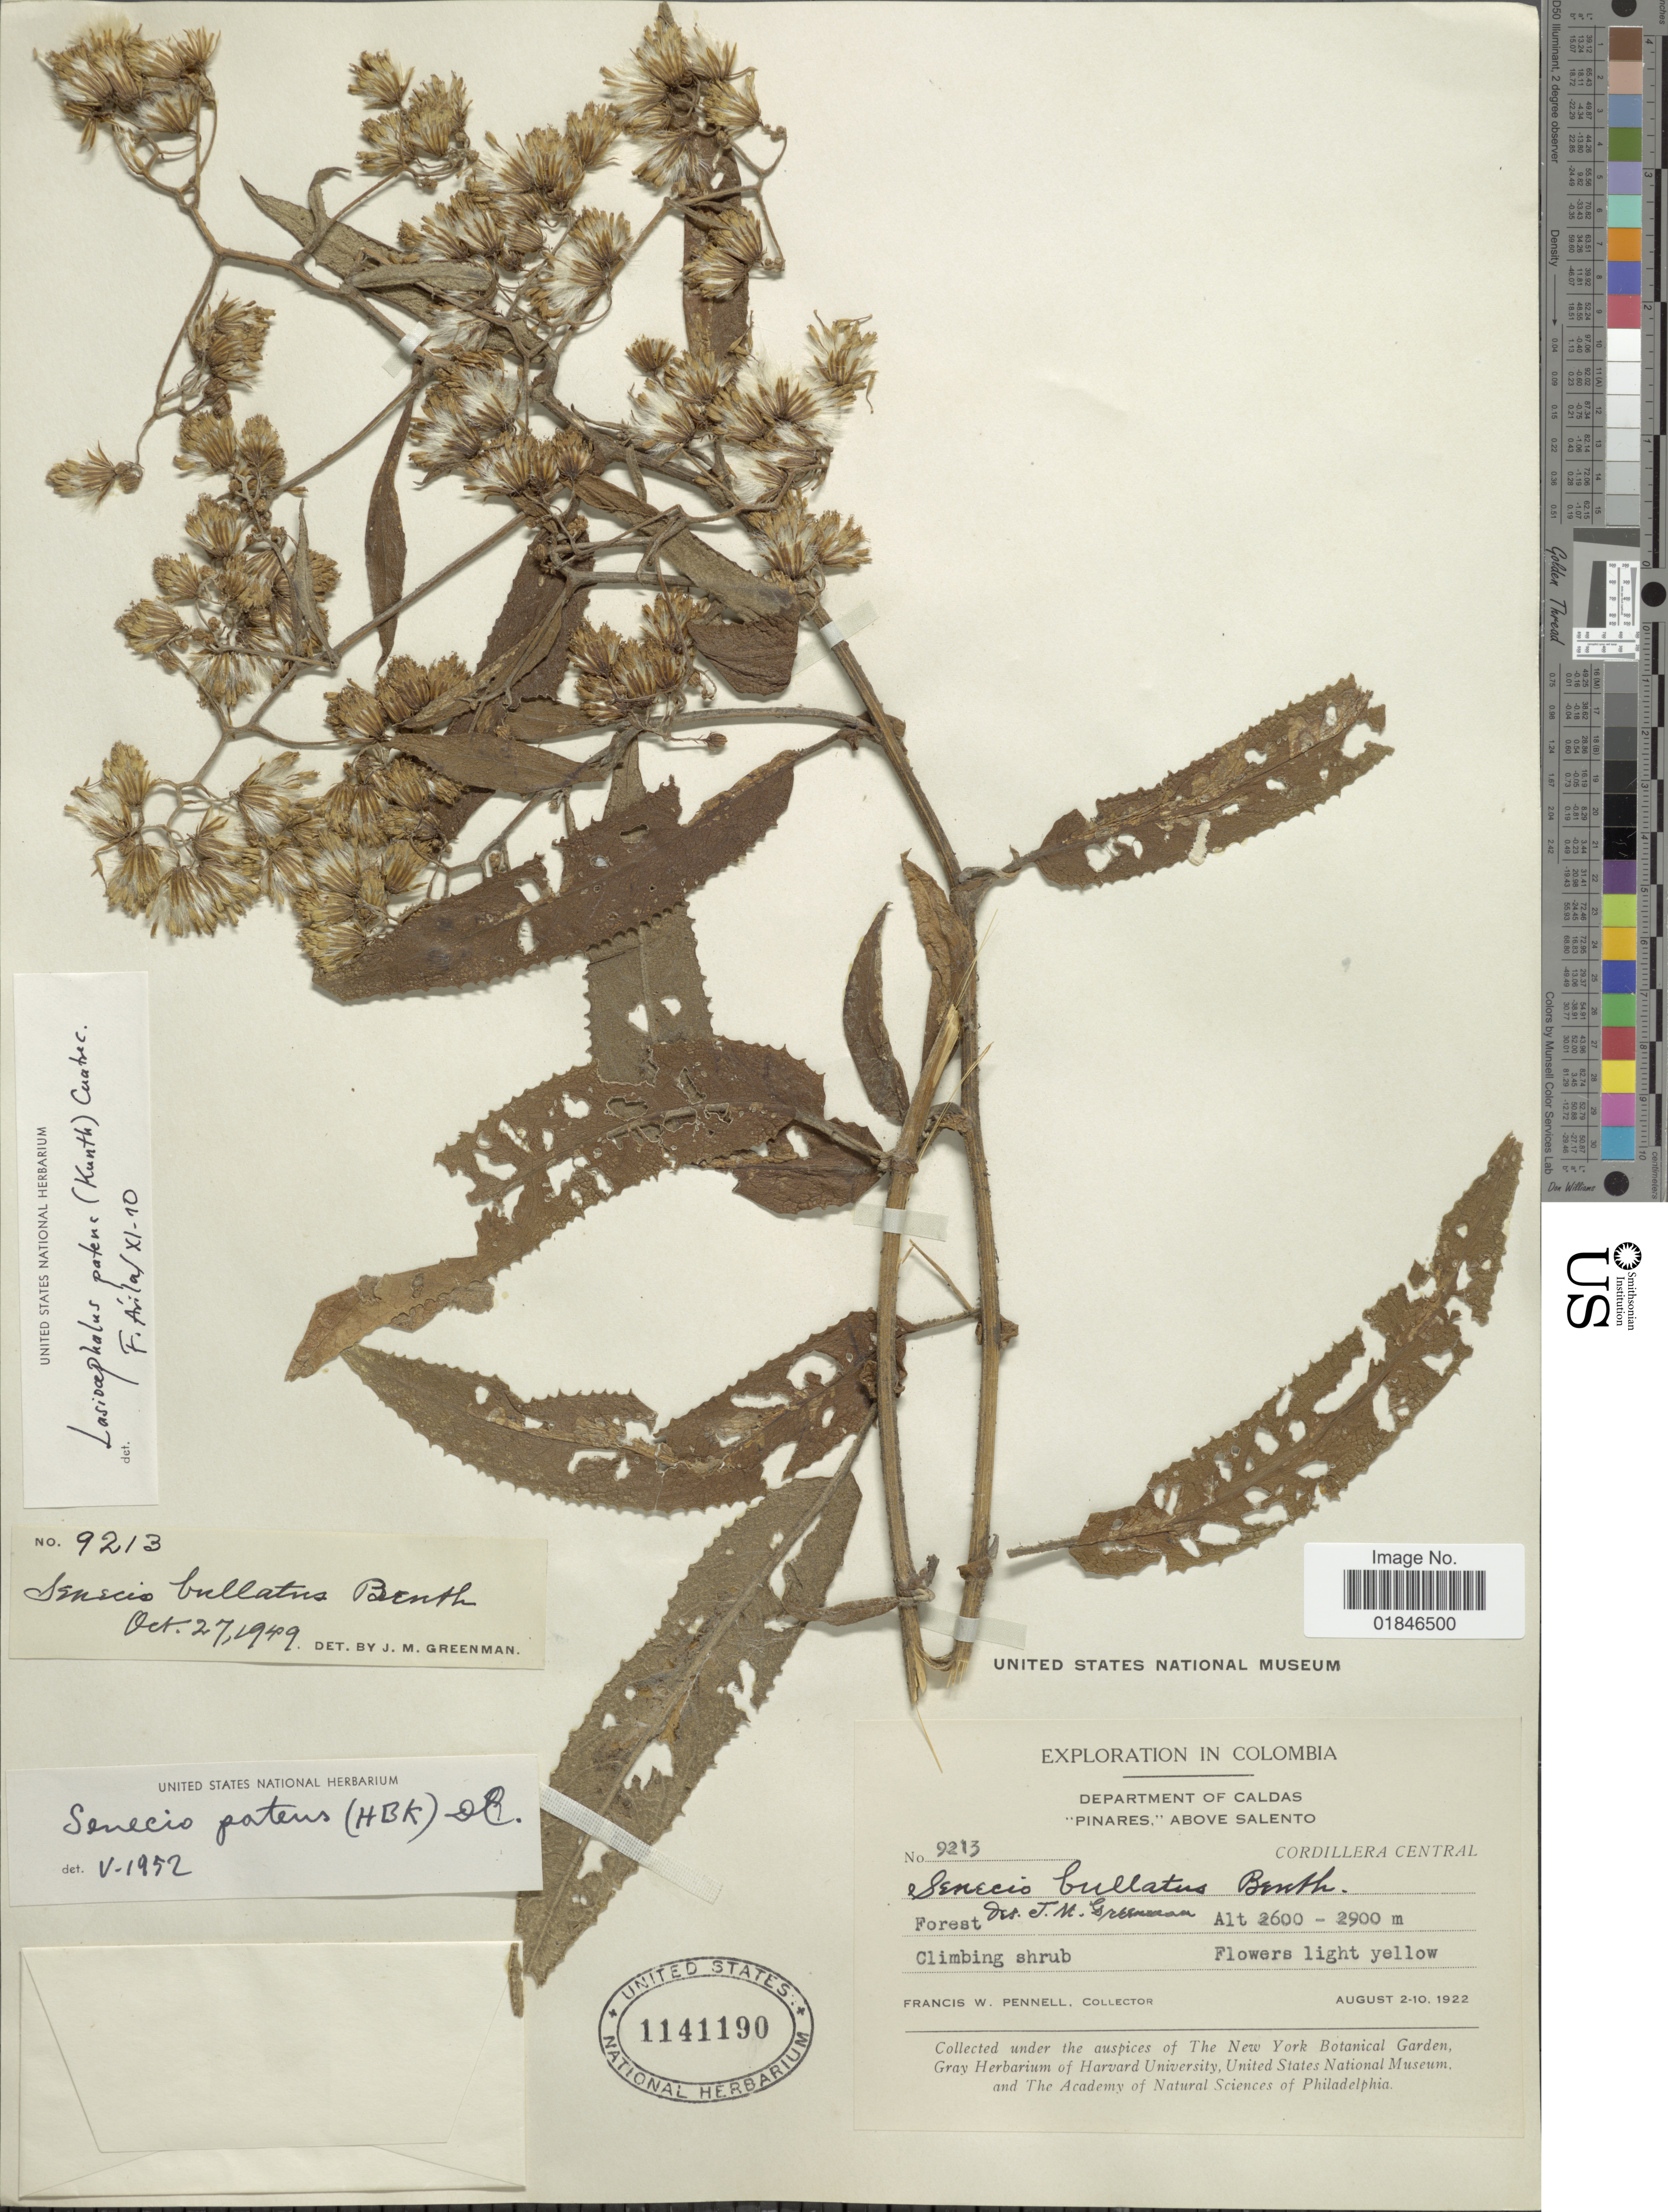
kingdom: Plantae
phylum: Tracheophyta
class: Magnoliopsida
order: Asterales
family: Asteraceae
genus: Senecio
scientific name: Senecio patens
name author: (Kunth) DC.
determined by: Salomon, Luciana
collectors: F. W. Pennell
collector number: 9213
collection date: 1922-08-02/1922-08-10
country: Colombia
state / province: Caldas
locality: Department of Caldas. "Pinares", Above Salento. Cordillera Central.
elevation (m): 2600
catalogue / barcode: US 1141190